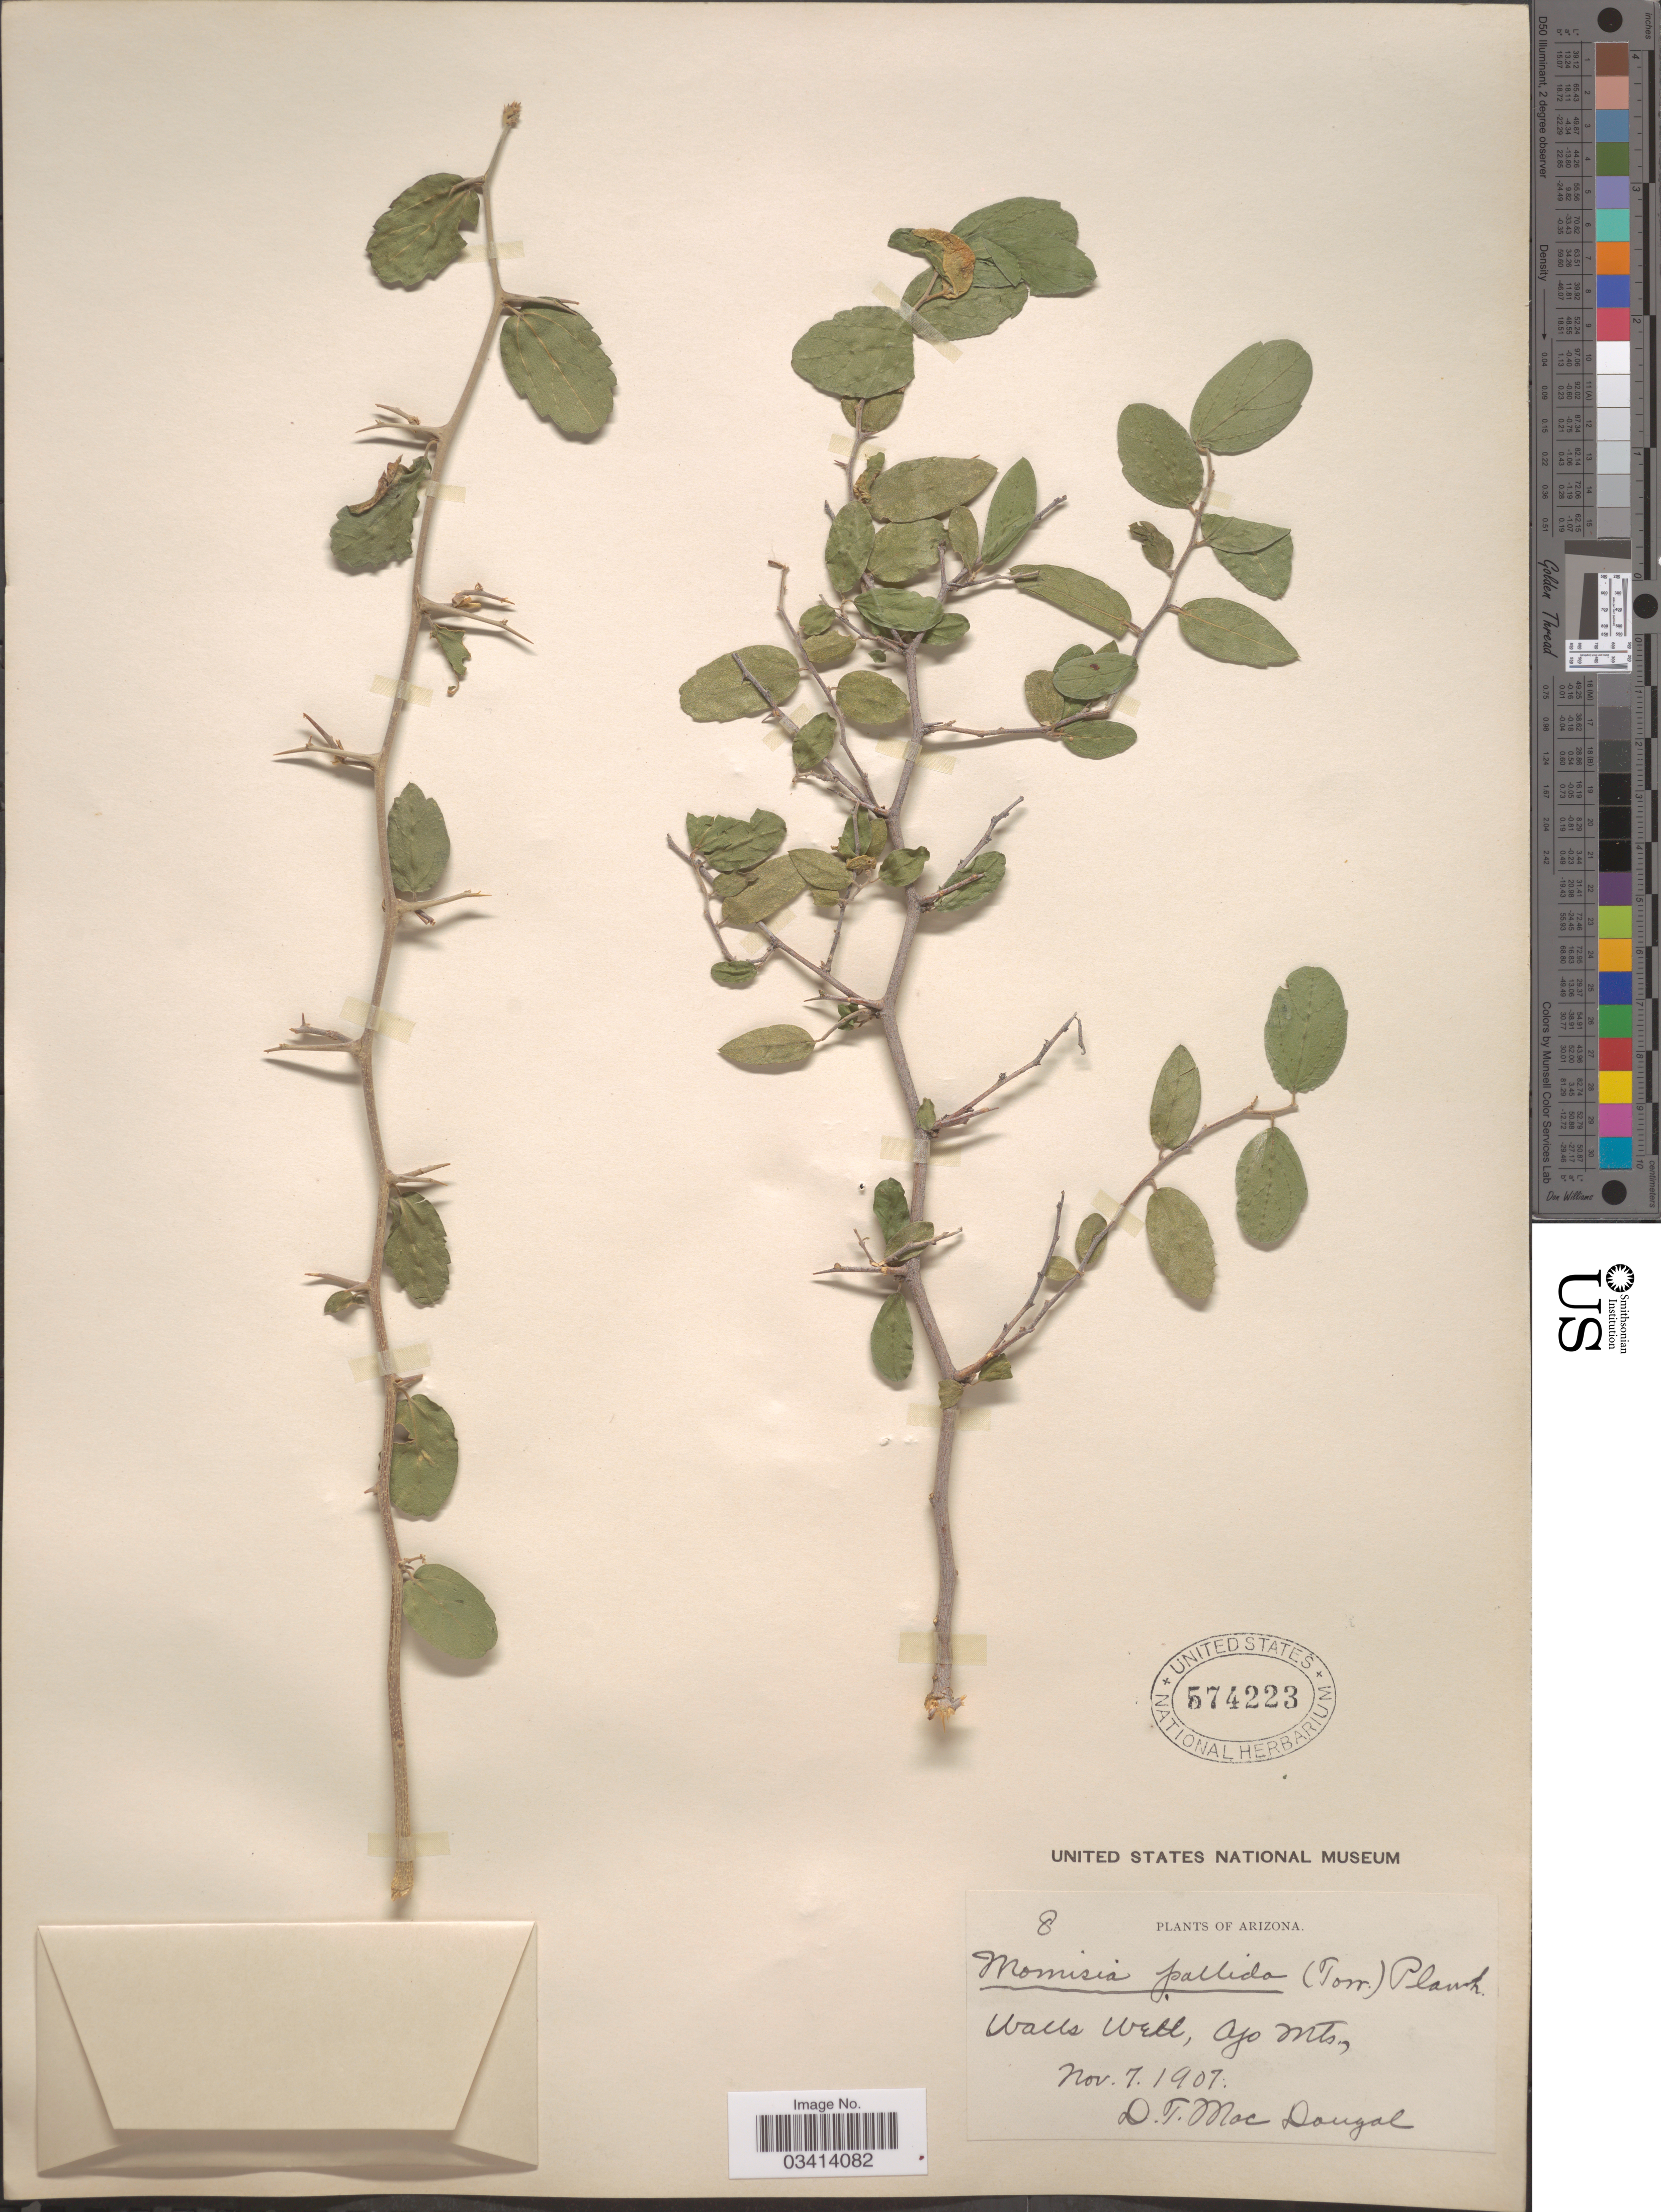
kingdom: Plantae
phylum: Tracheophyta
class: Magnoliopsida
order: Rosales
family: Cannabaceae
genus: Celtis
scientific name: Celtis pallida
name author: Torr. in Emory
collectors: D. T. MacDougal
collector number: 8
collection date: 1907-11-07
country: United States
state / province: Arizona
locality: Walls Well, Ajo Mts.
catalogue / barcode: US 574223